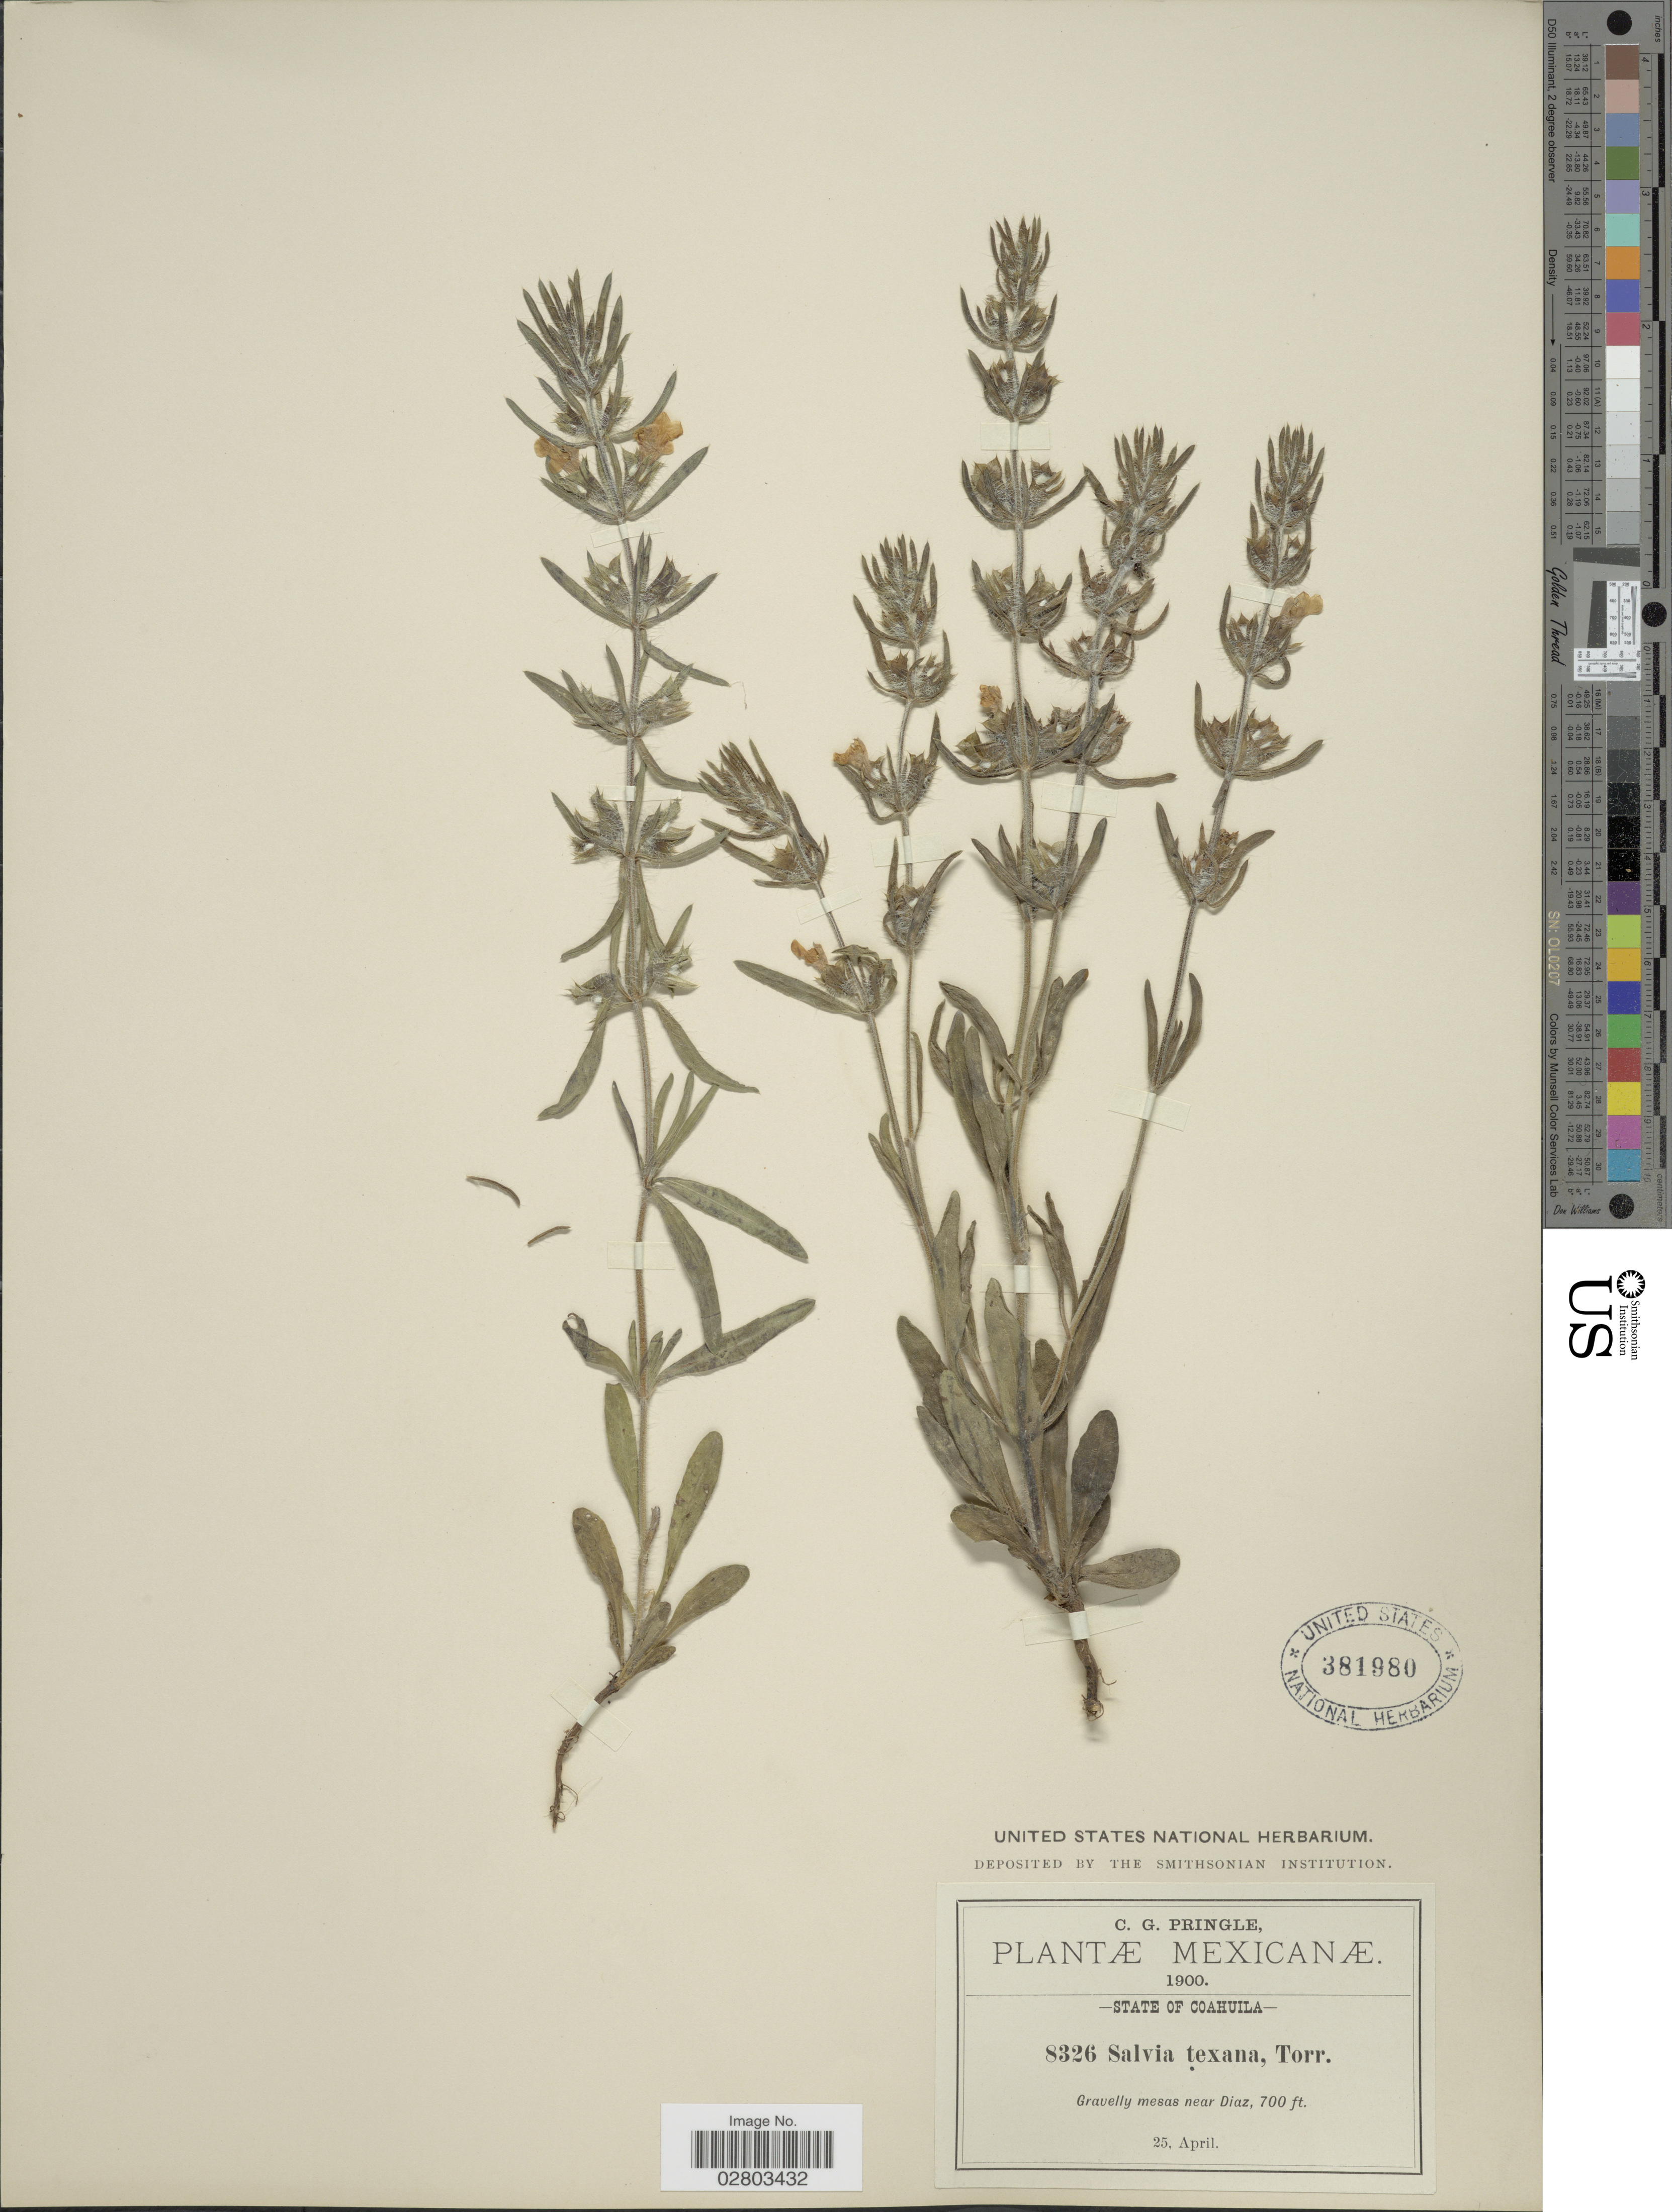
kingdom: Plantae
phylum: Tracheophyta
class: Magnoliopsida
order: Lamiales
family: Lamiaceae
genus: Salvia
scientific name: Salvia texana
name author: (Scheele) Torr.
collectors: C. G. Pringle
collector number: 8326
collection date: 1900-04-25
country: Mexico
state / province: Coahuila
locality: Gravelly mesas near Diaz.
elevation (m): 213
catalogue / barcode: US 381980